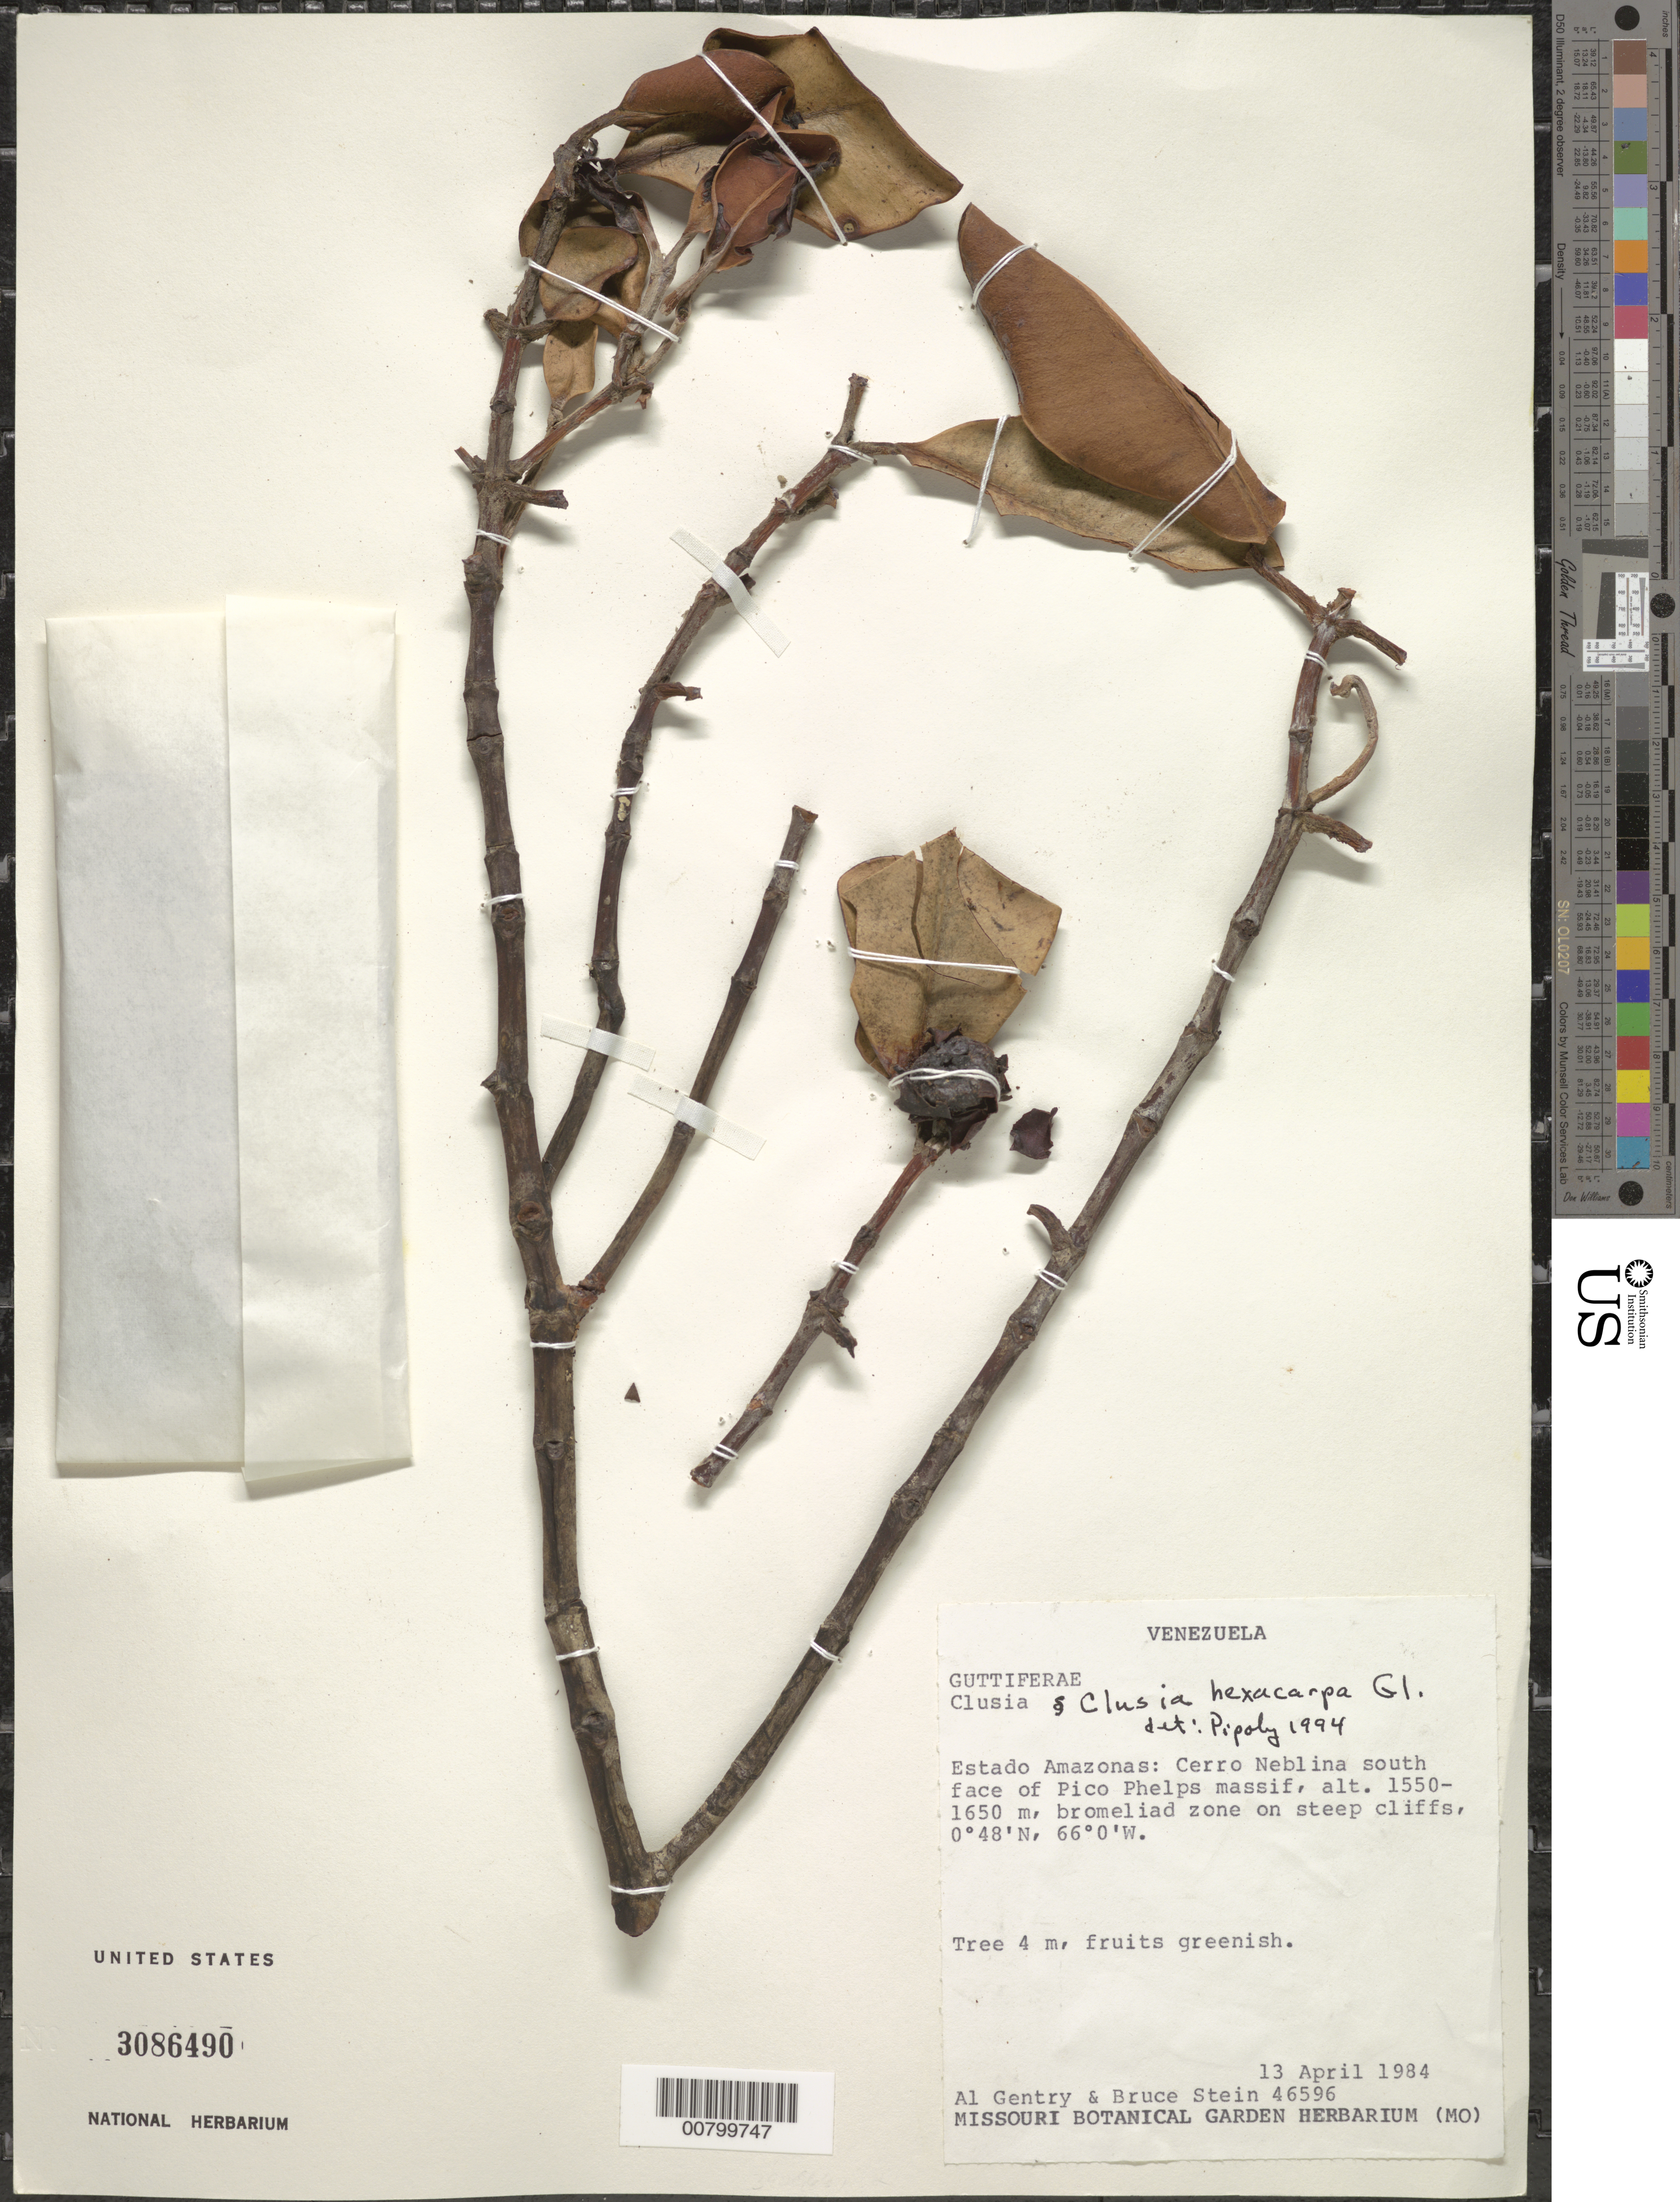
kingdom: Plantae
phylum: Tracheophyta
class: Magnoliopsida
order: Malpighiales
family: Clusiaceae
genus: Clusia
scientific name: Clusia hexacarpa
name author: Gleason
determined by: Pipoly, J. J., III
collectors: A. H. Gentry & B. Stein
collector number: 46596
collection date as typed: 13-Apr-84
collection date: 1984-04-13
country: Venezuela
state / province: Amazonas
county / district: Río Negro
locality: Cerro de La Neblina, S face of Pico Phelps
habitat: Bromeliad zone on steep cliffs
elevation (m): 1550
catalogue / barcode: US 3086490